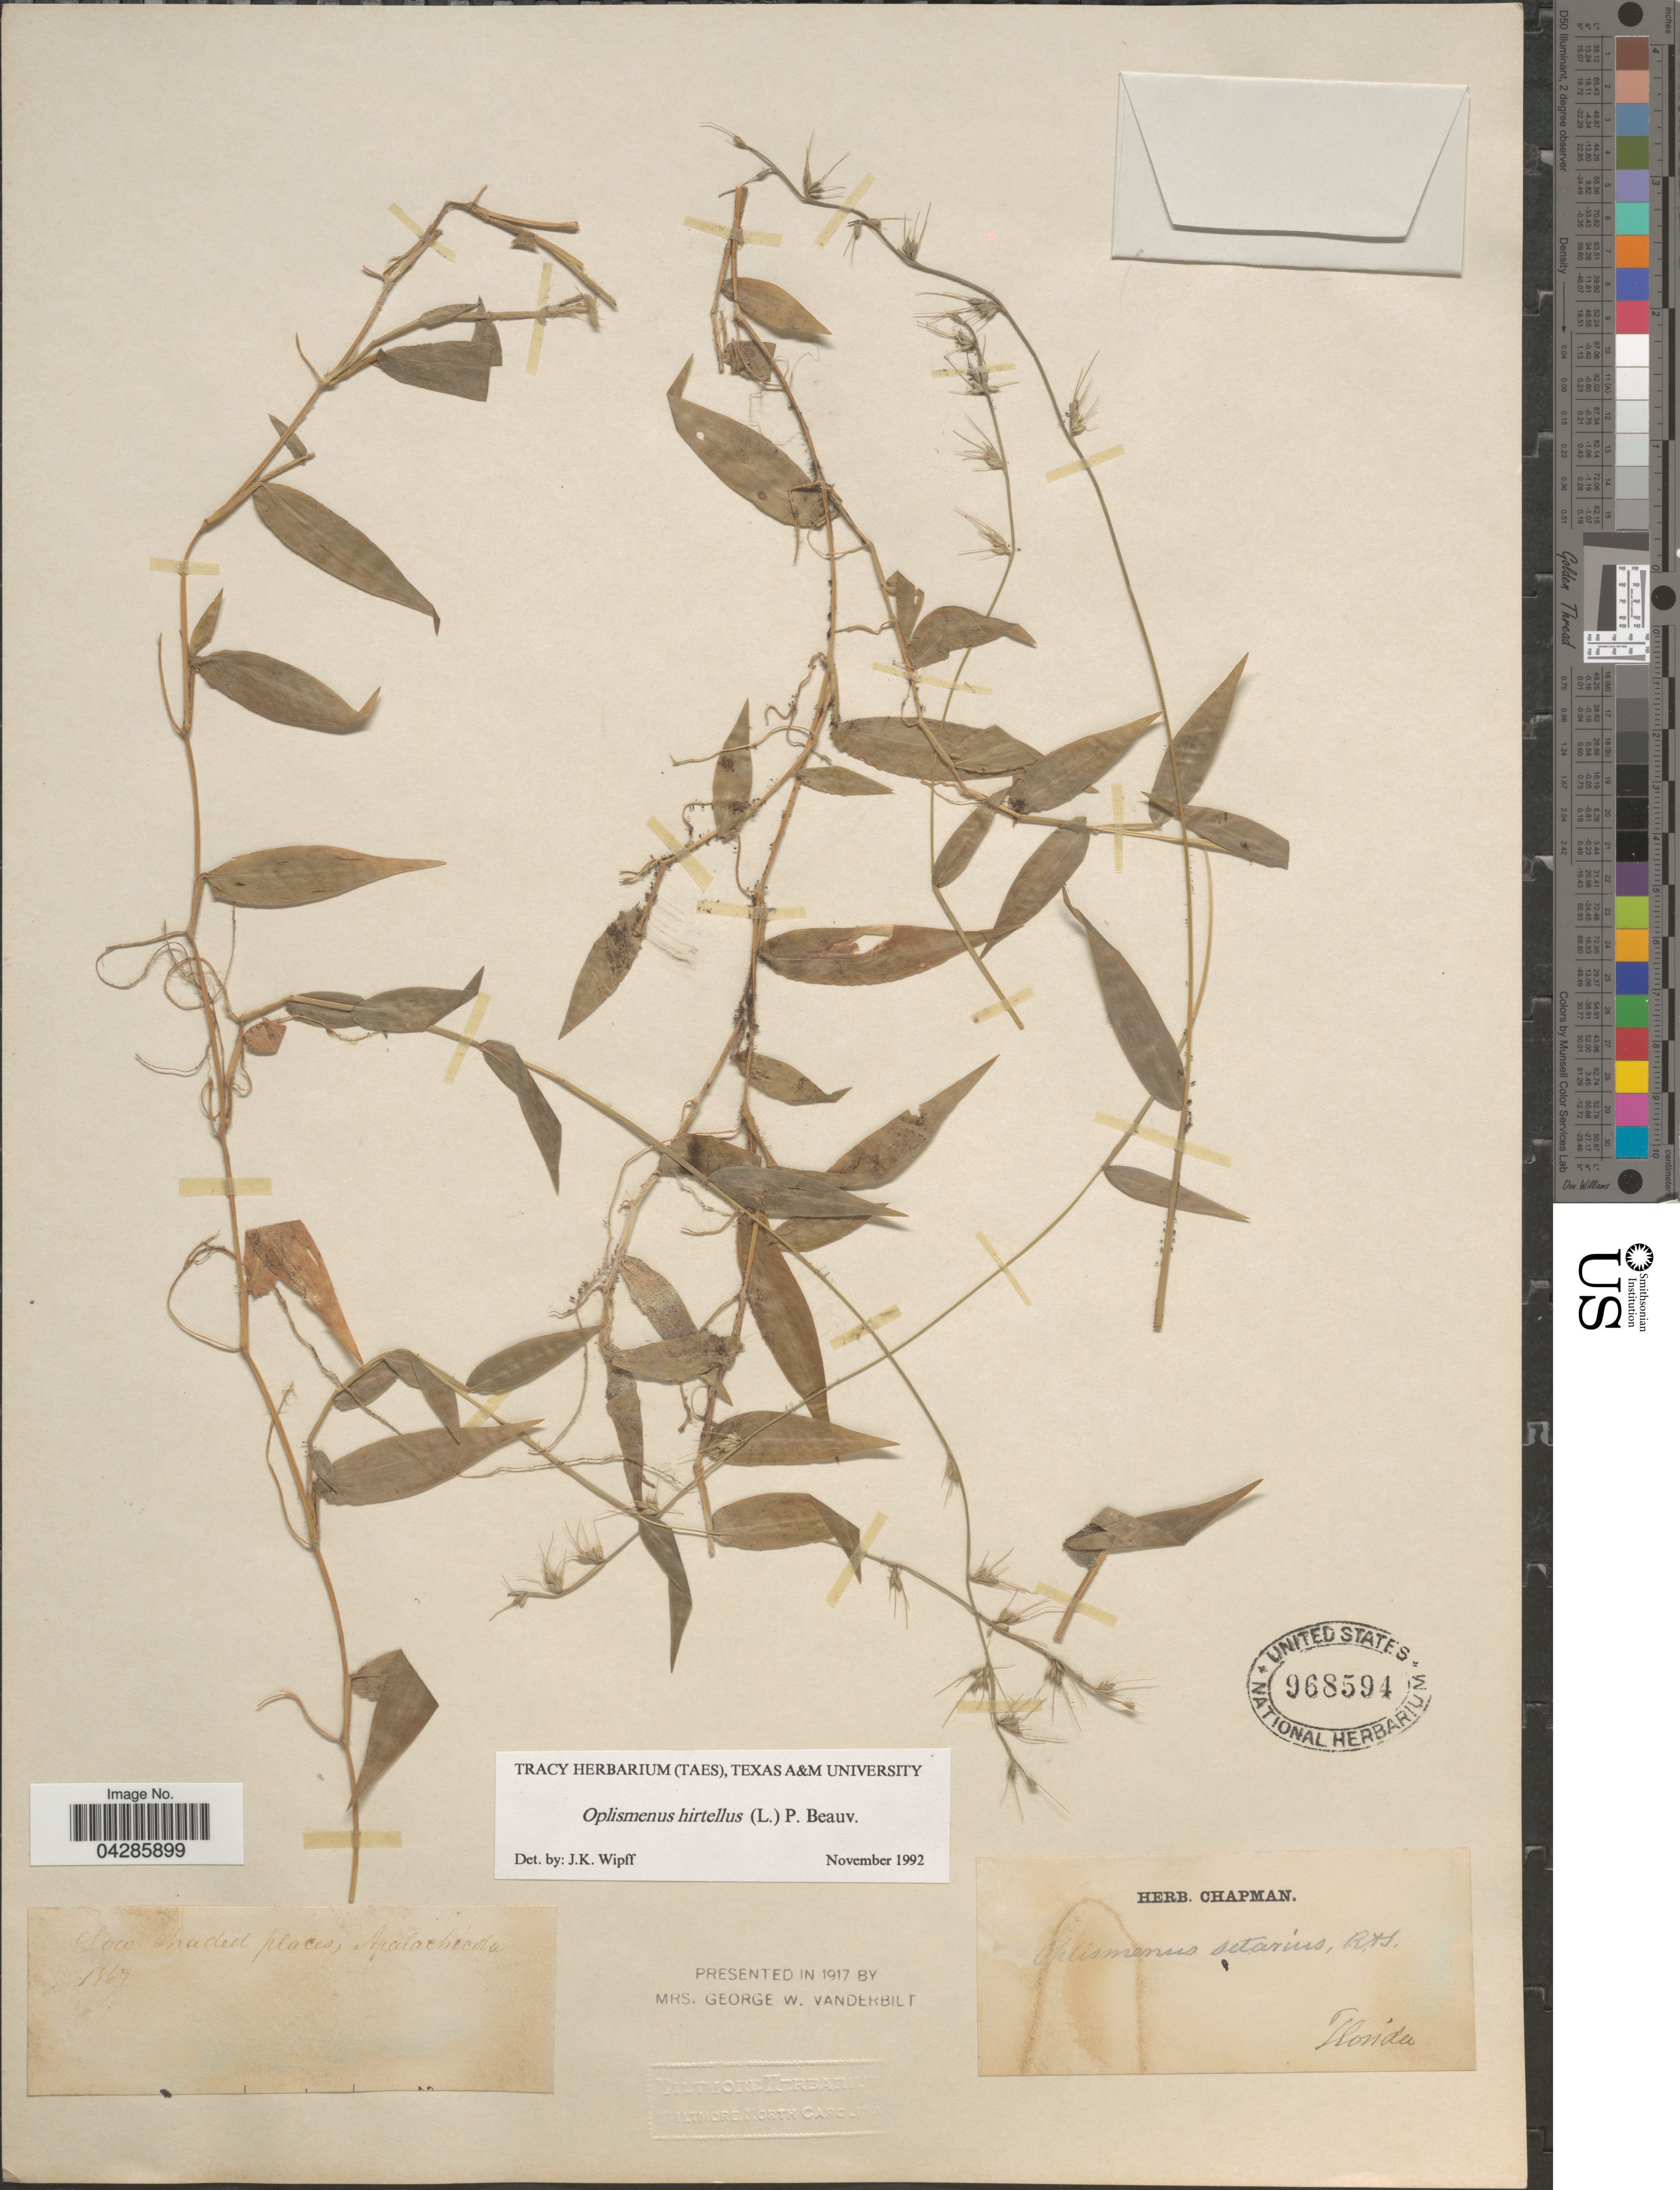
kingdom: Plantae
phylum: Tracheophyta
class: Liliopsida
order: Poales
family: Poaceae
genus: Oplismenus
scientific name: Oplismenus hirtellus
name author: (L.) P. Beauv.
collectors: ex herb. Chapman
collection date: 1867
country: United States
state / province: Florida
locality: Low shaded places, Apalachicola.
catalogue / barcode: US 968594